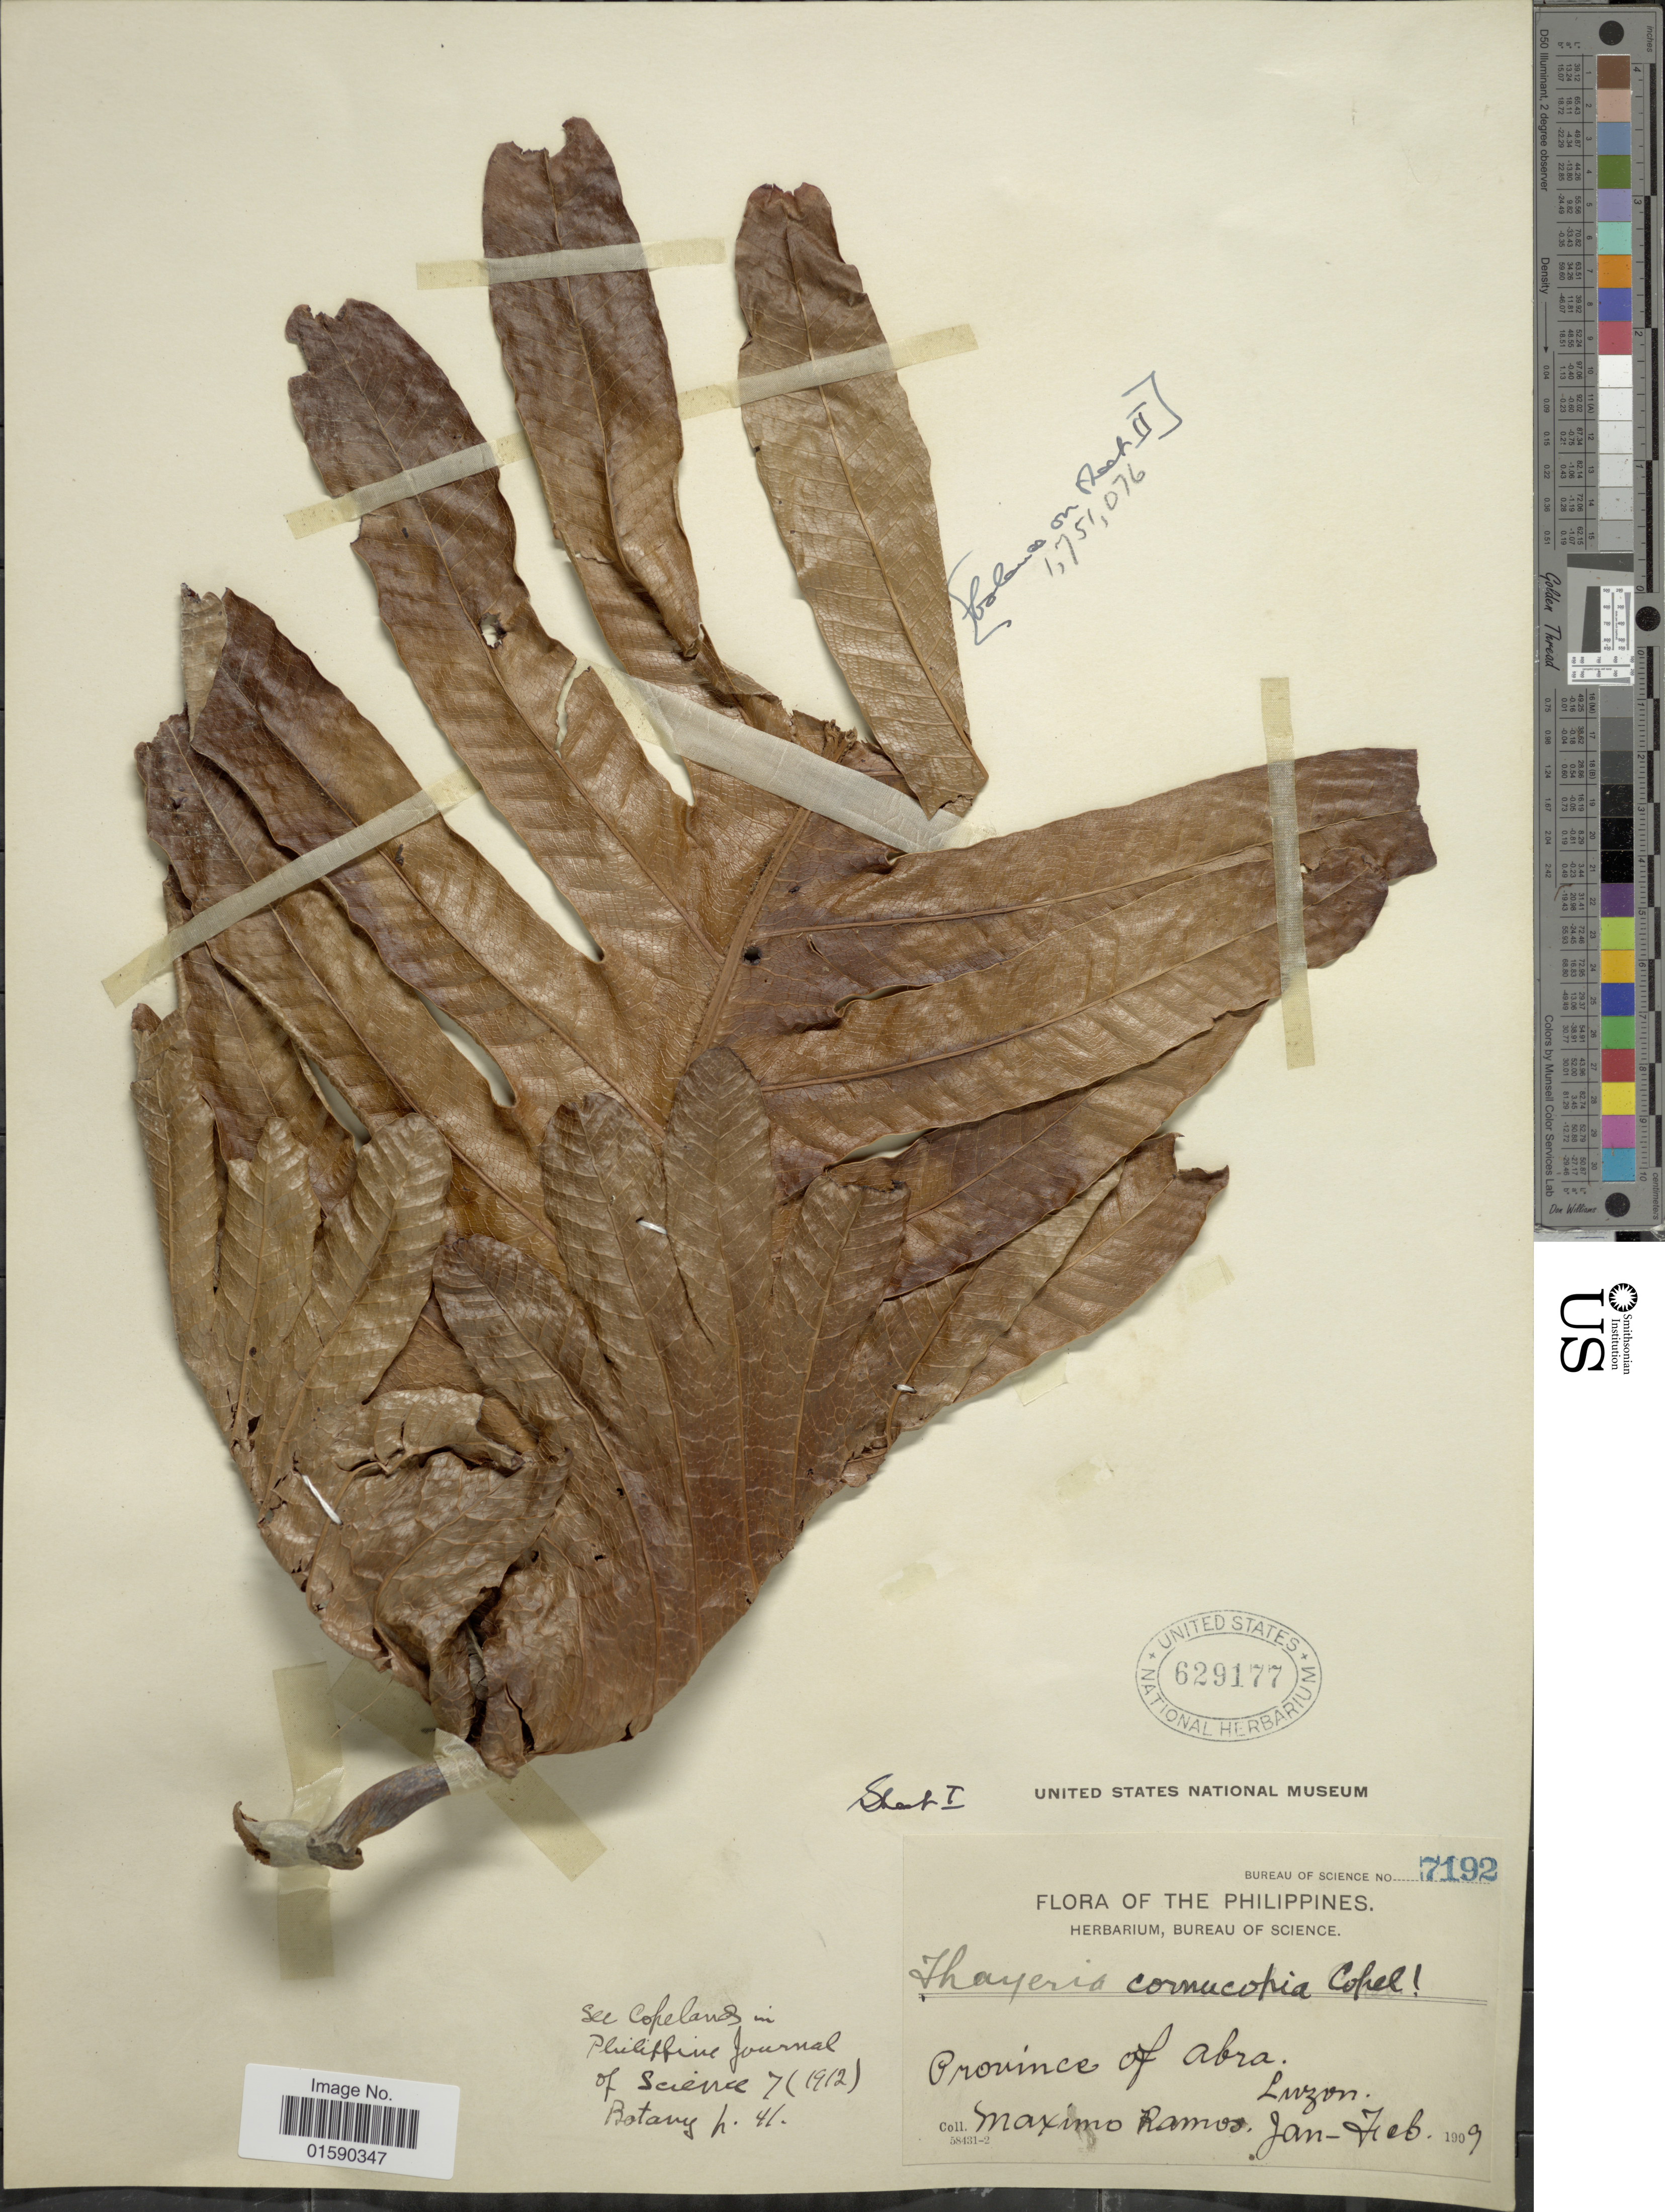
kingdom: Plantae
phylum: Tracheophyta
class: Polypodiopsida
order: Polypodiales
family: Polypodiaceae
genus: Aglaomorpha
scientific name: Aglaomorpha cornucopia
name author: (Copel.) M.C. Roos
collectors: M. Ramos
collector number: Bureau of Science 7192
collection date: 1909-01/1909-02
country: Philippines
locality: Prov. of Abra, Luzon.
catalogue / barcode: US 629177